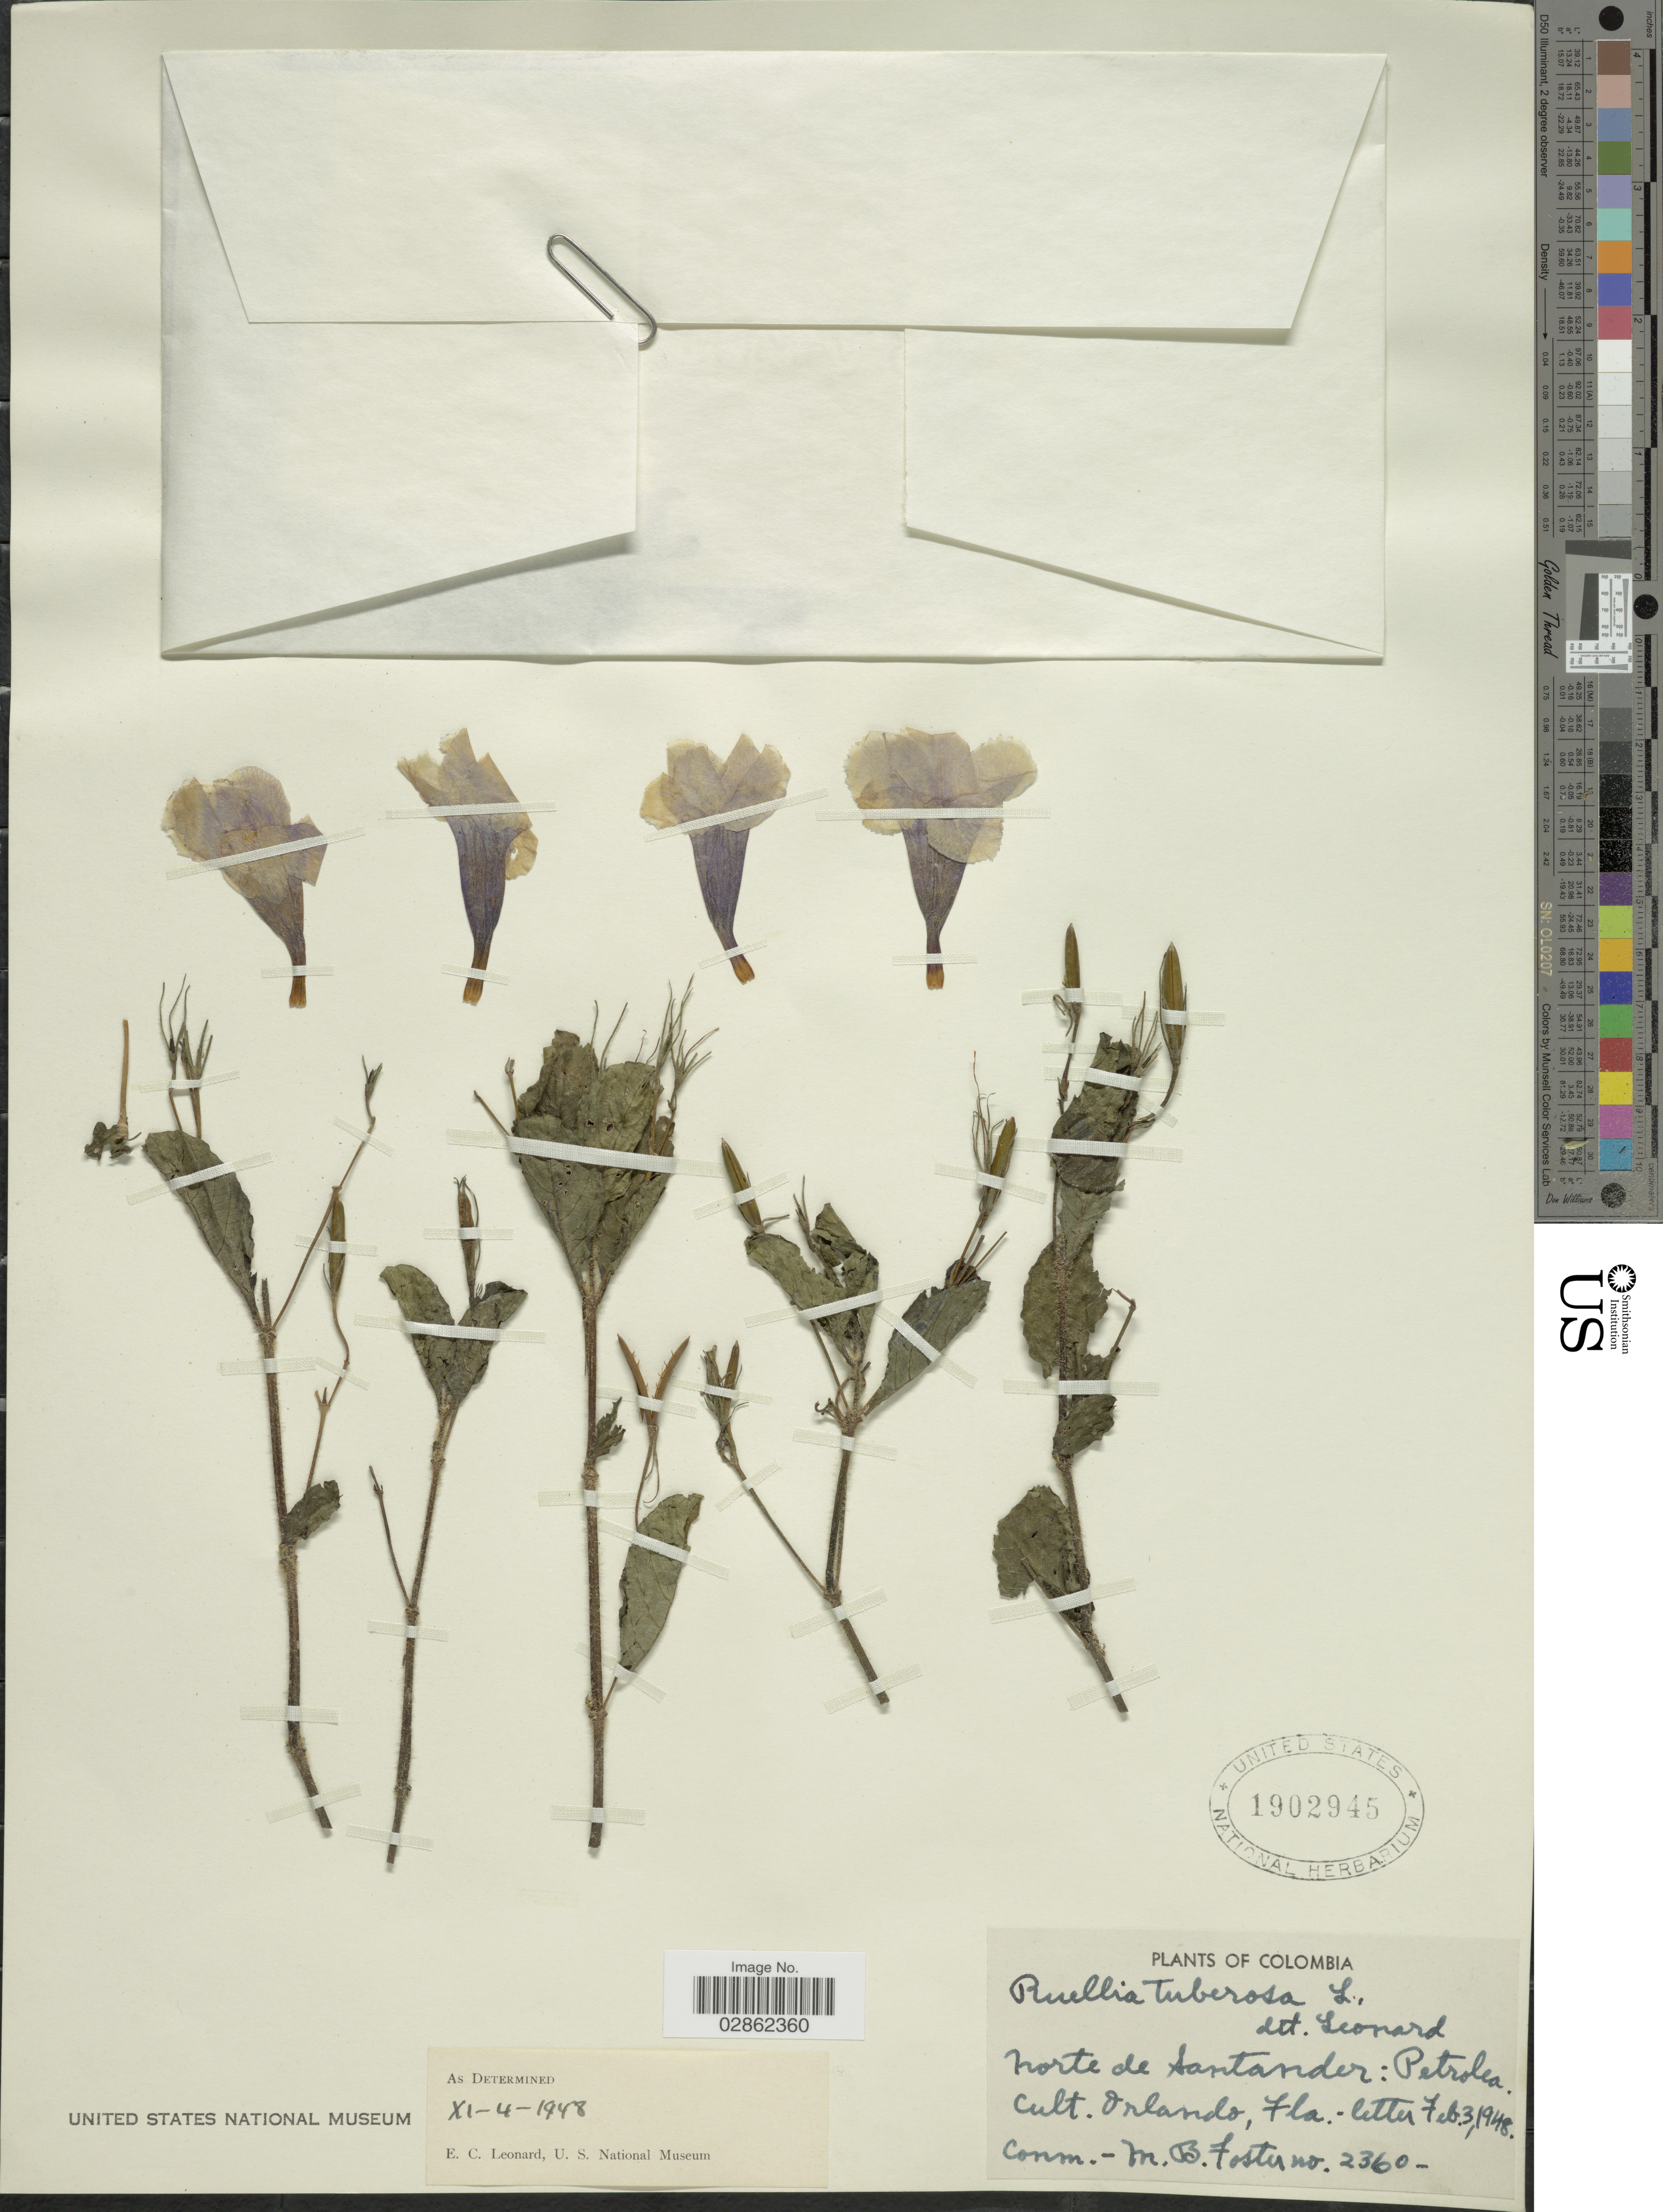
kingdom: Plantae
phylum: Tracheophyta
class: Magnoliopsida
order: Lamiales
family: Acanthaceae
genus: Ruellia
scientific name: Ruellia tuberosa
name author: L.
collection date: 1948-02-03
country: United States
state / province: Florida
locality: Orlando, Fla.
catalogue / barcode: US 1902945